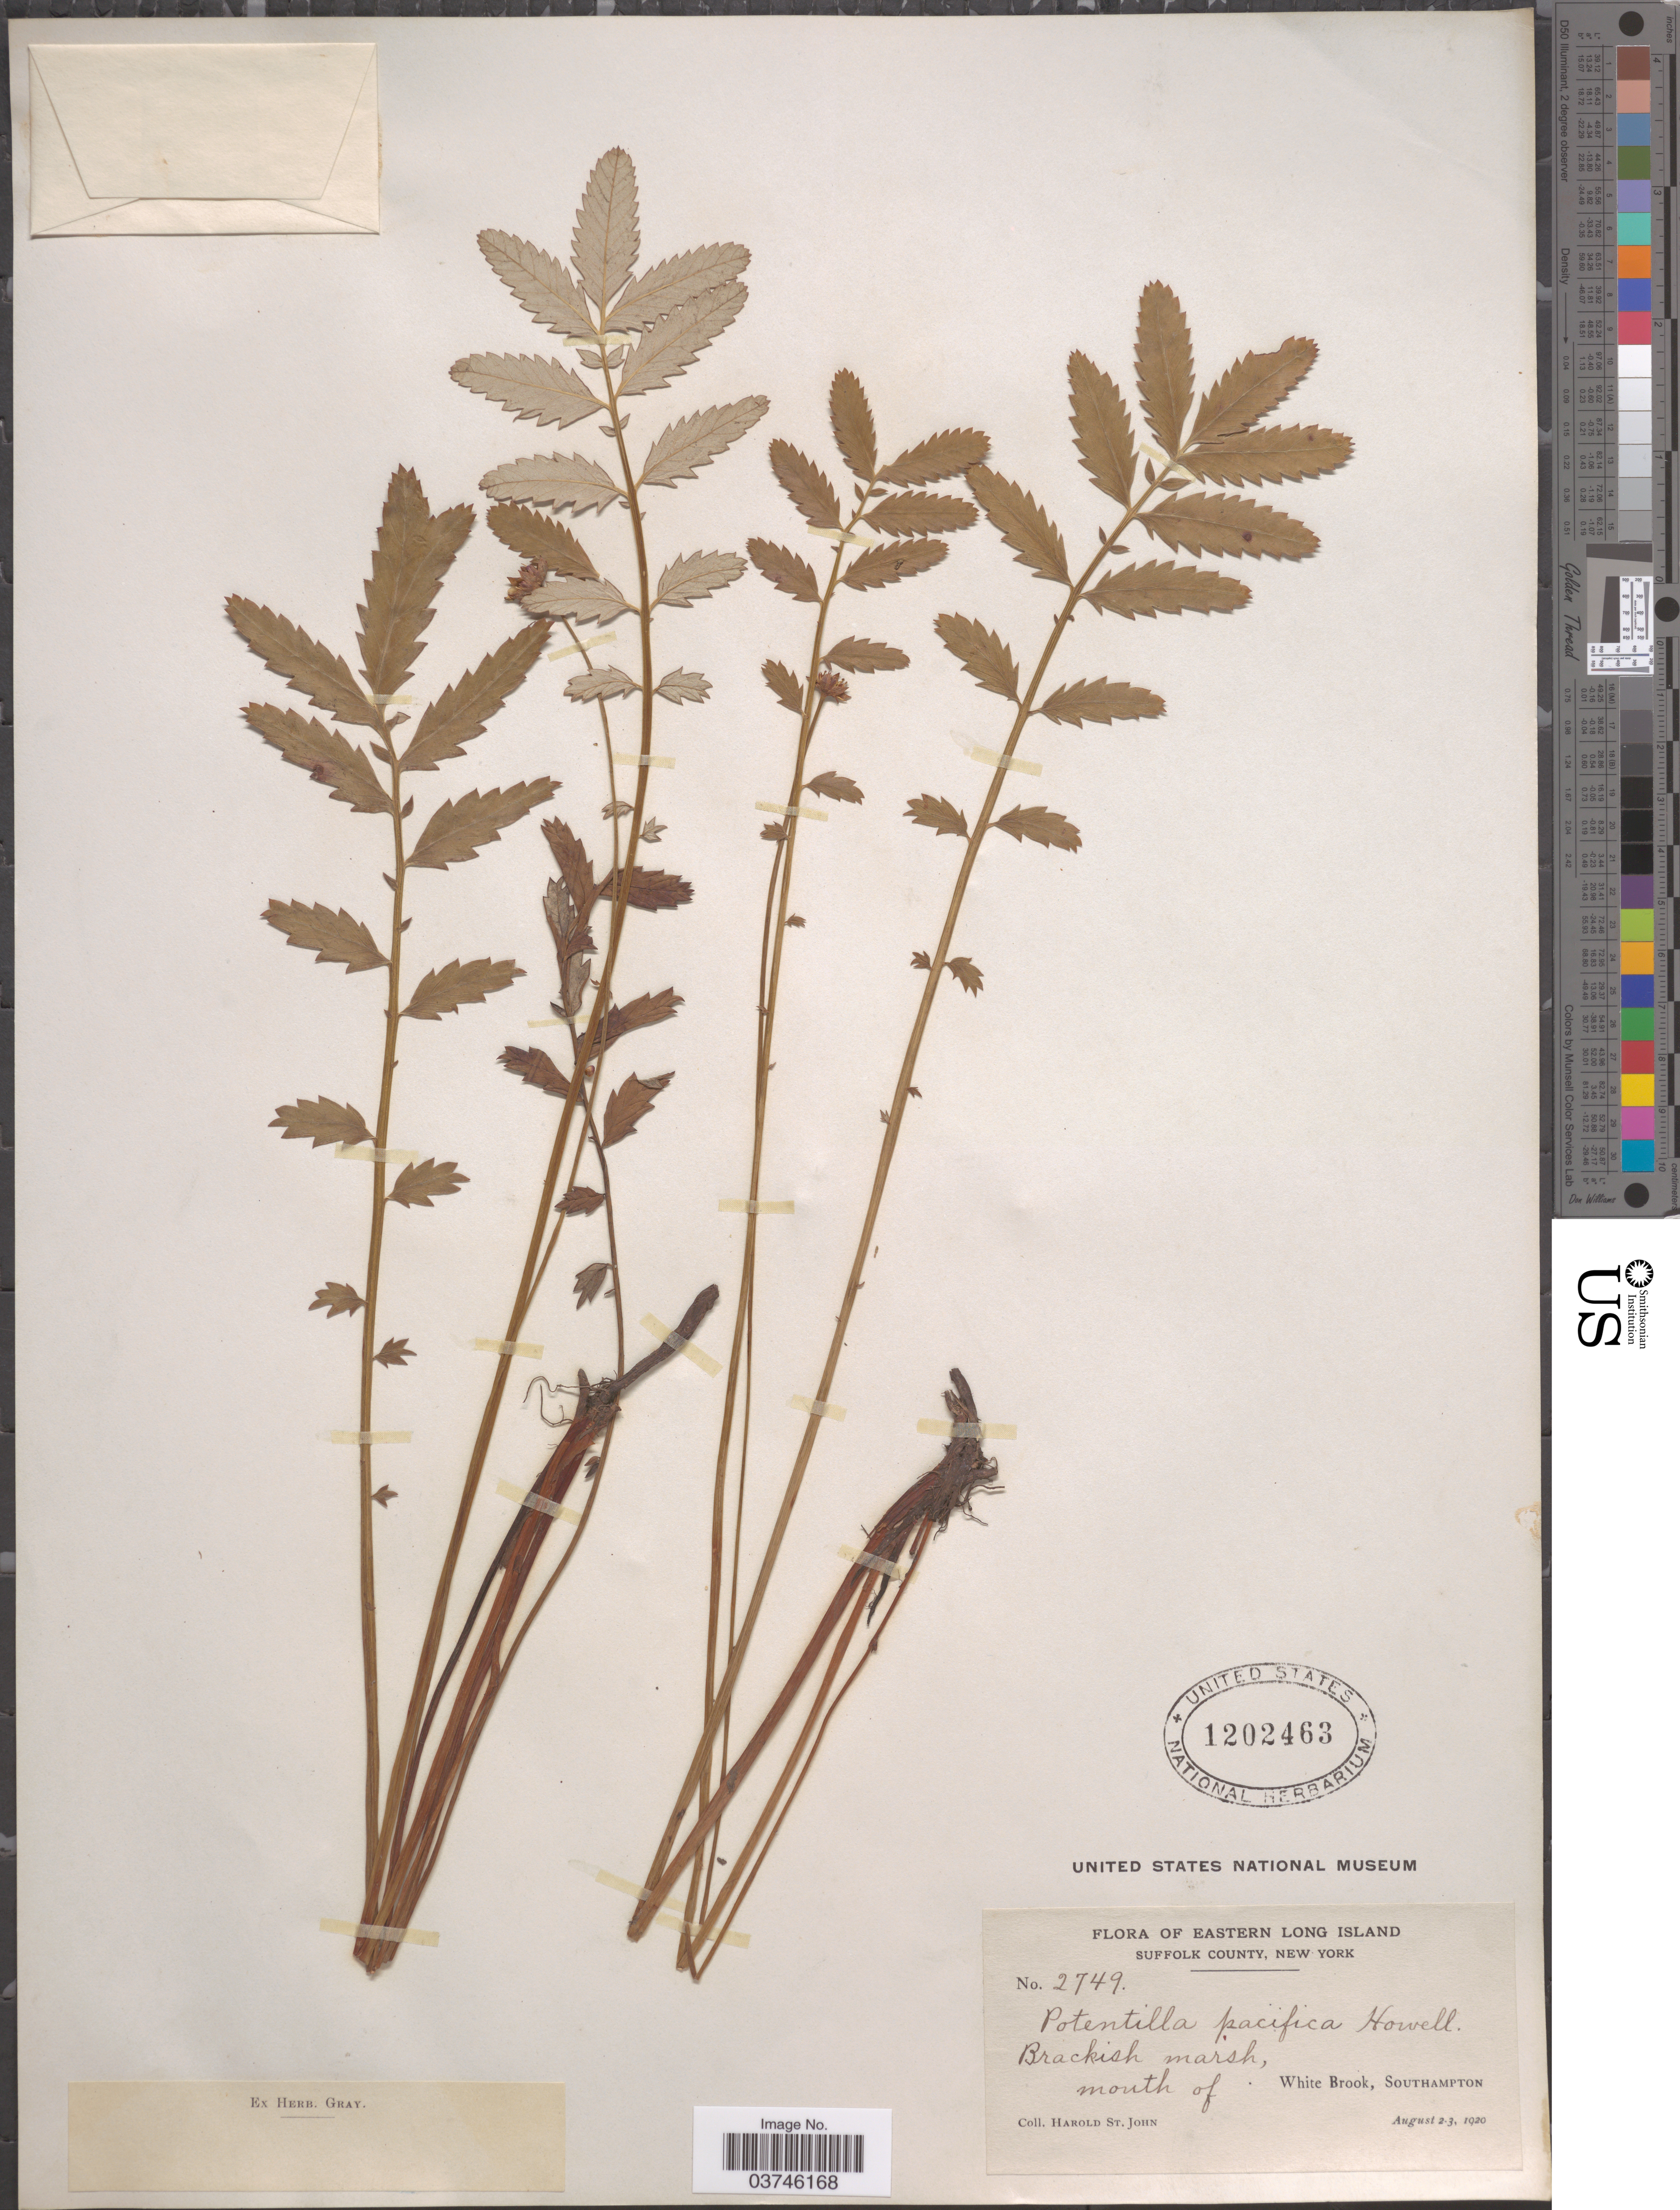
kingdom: Plantae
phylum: Tracheophyta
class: Magnoliopsida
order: Rosales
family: Rosaceae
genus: Argentina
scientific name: Argentina pacifica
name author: (Howell) Rydb.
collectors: H. St. John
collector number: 2749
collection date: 1920-08-02/1920-08-03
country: United States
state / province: New York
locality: Eastern Long Island. Suffolk County. Brackish marsh, mouth of White Brook, Southampton.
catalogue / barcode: US 1202463